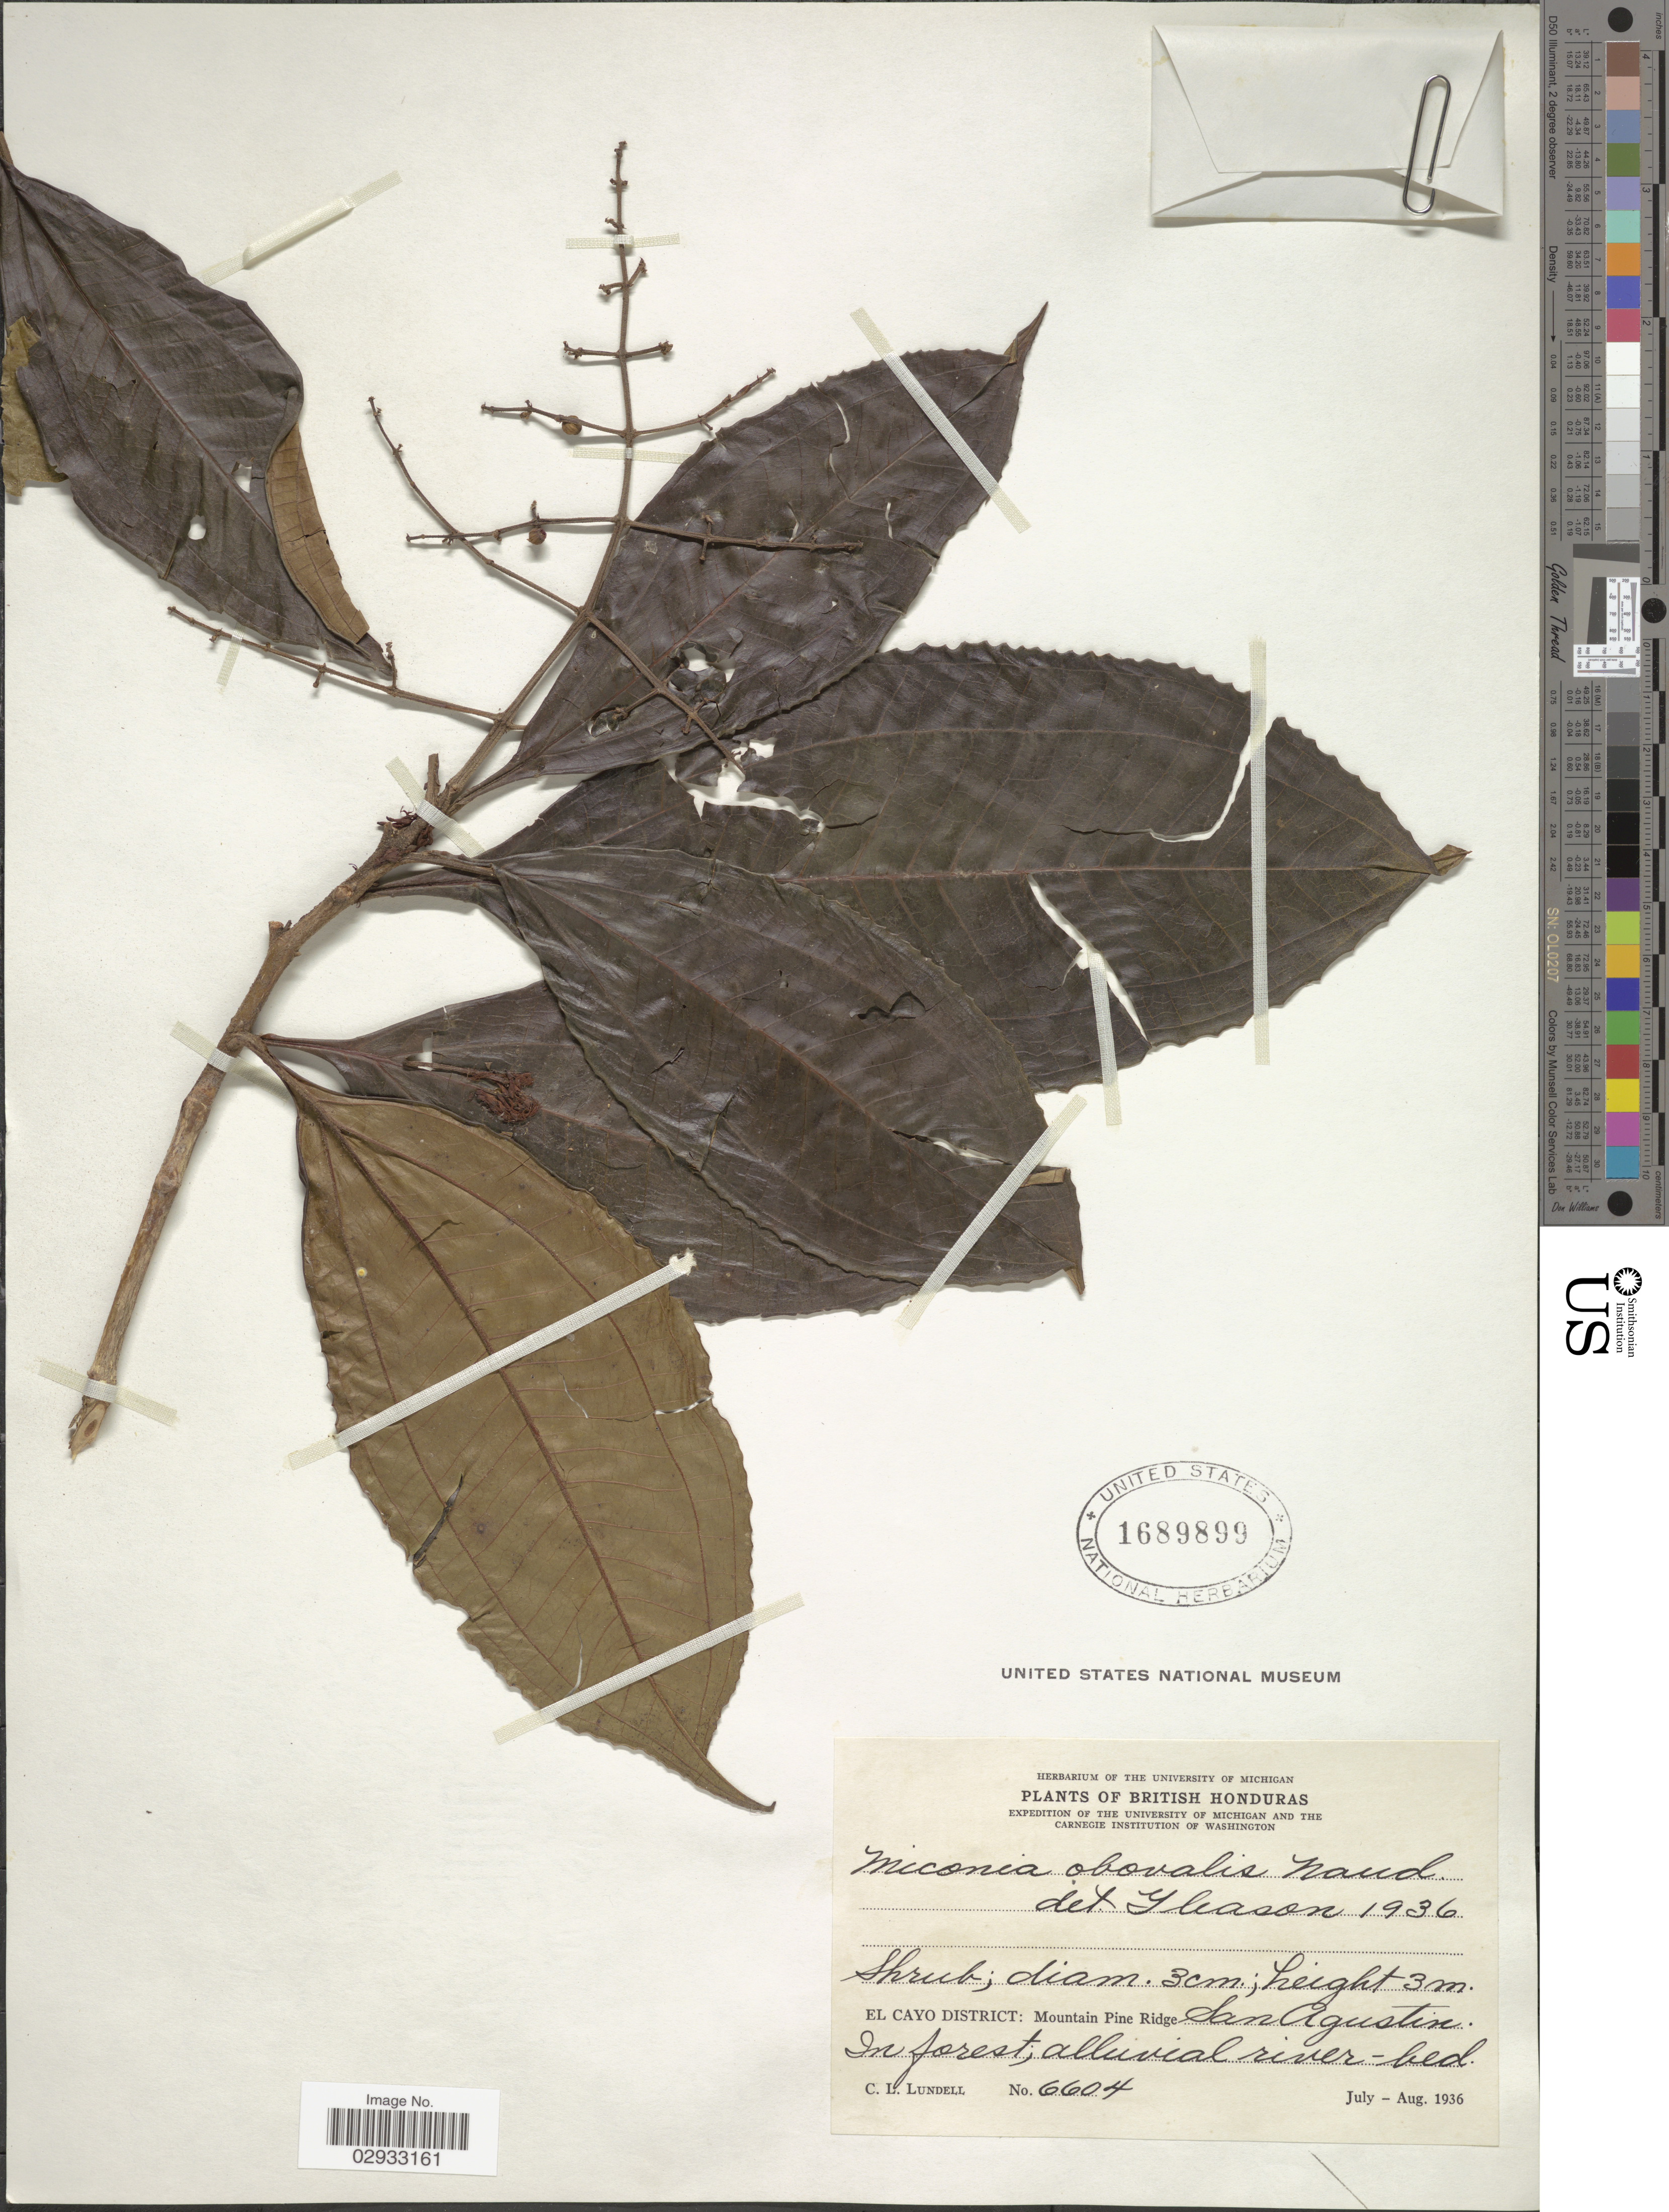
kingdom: Plantae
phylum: Tracheophyta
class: Magnoliopsida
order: Myrtales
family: Melastomataceae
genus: Miconia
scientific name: Miconia pteropoda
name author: Benth.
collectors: C. L. Lundell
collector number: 6604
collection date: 1936-07/1936-08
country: Belize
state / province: Cayo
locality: British Honduras. El Cayo District; Mountain Pine Ridge San Agustin. In forest; alluvial river-bed.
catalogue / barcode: US 1689899